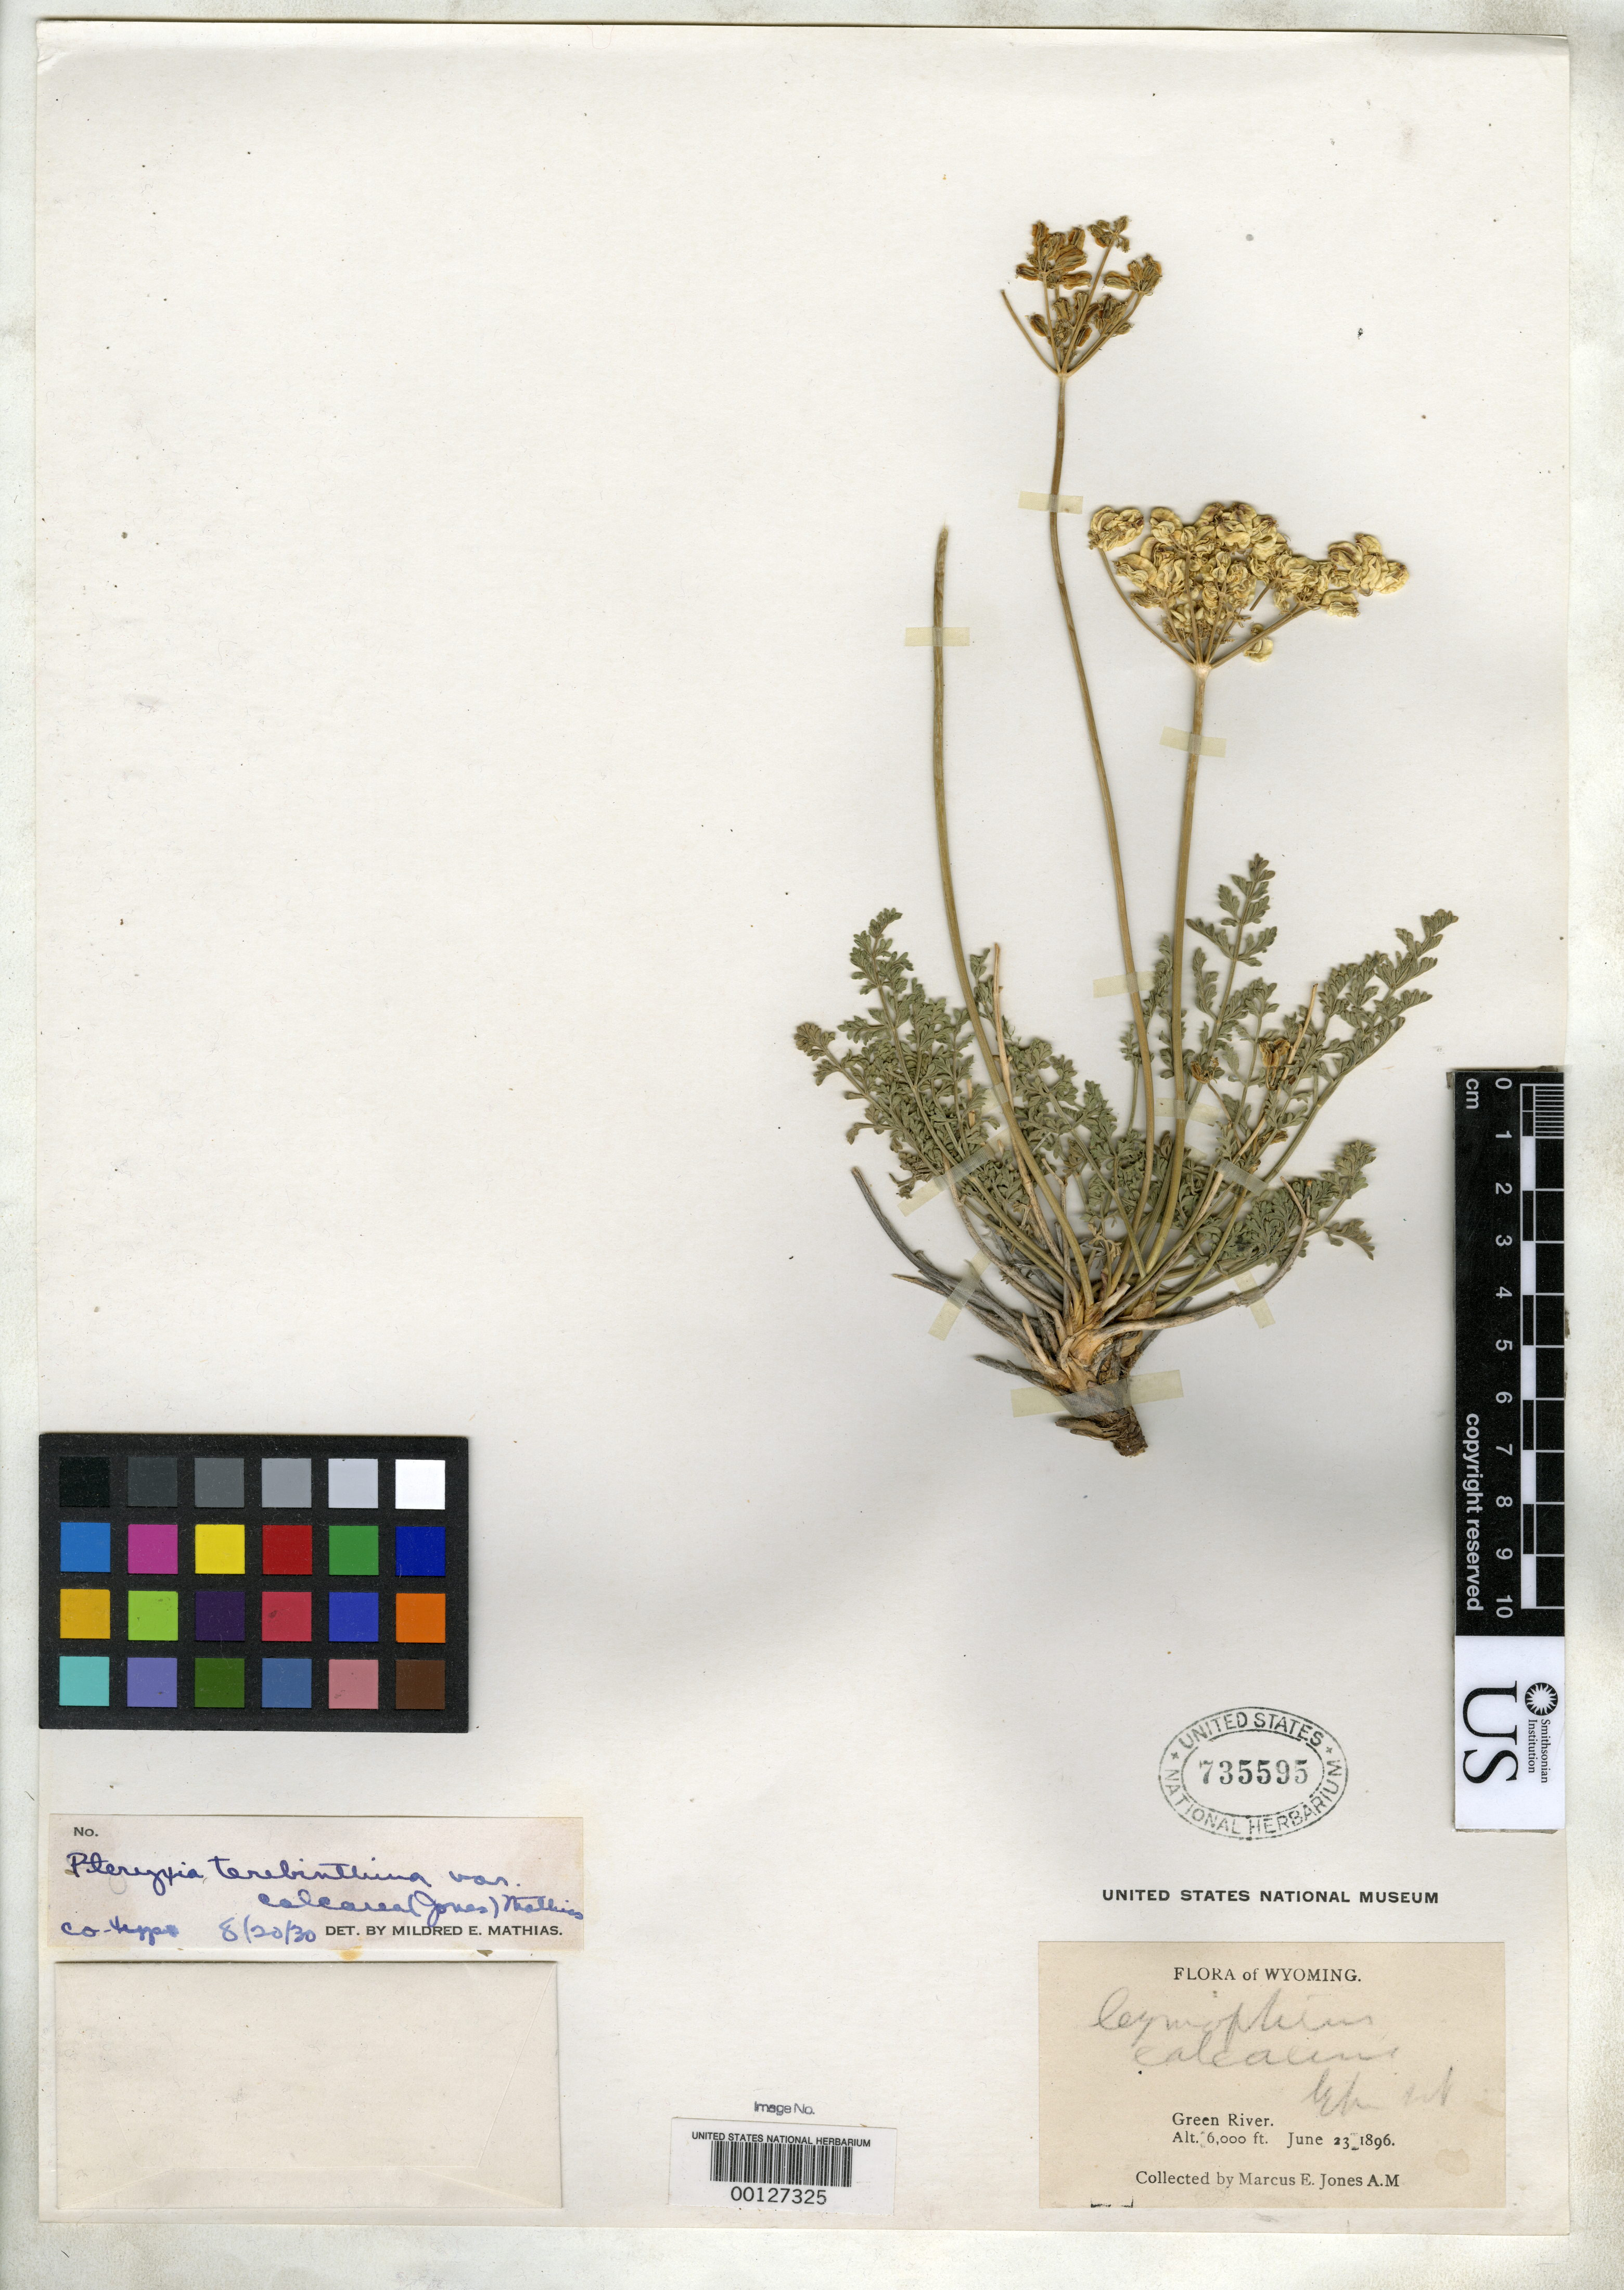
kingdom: Plantae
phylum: Tracheophyta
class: Magnoliopsida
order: Apiales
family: Apiaceae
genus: Cymopterus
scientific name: Cymopterus calcareus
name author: M.E. Jones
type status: Isosyntype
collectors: M. E. Jones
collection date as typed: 23 Jun 1896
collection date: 1896-06-23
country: United States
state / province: Wyoming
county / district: Sweetwater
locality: Green River.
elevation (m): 1829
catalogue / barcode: US 735595